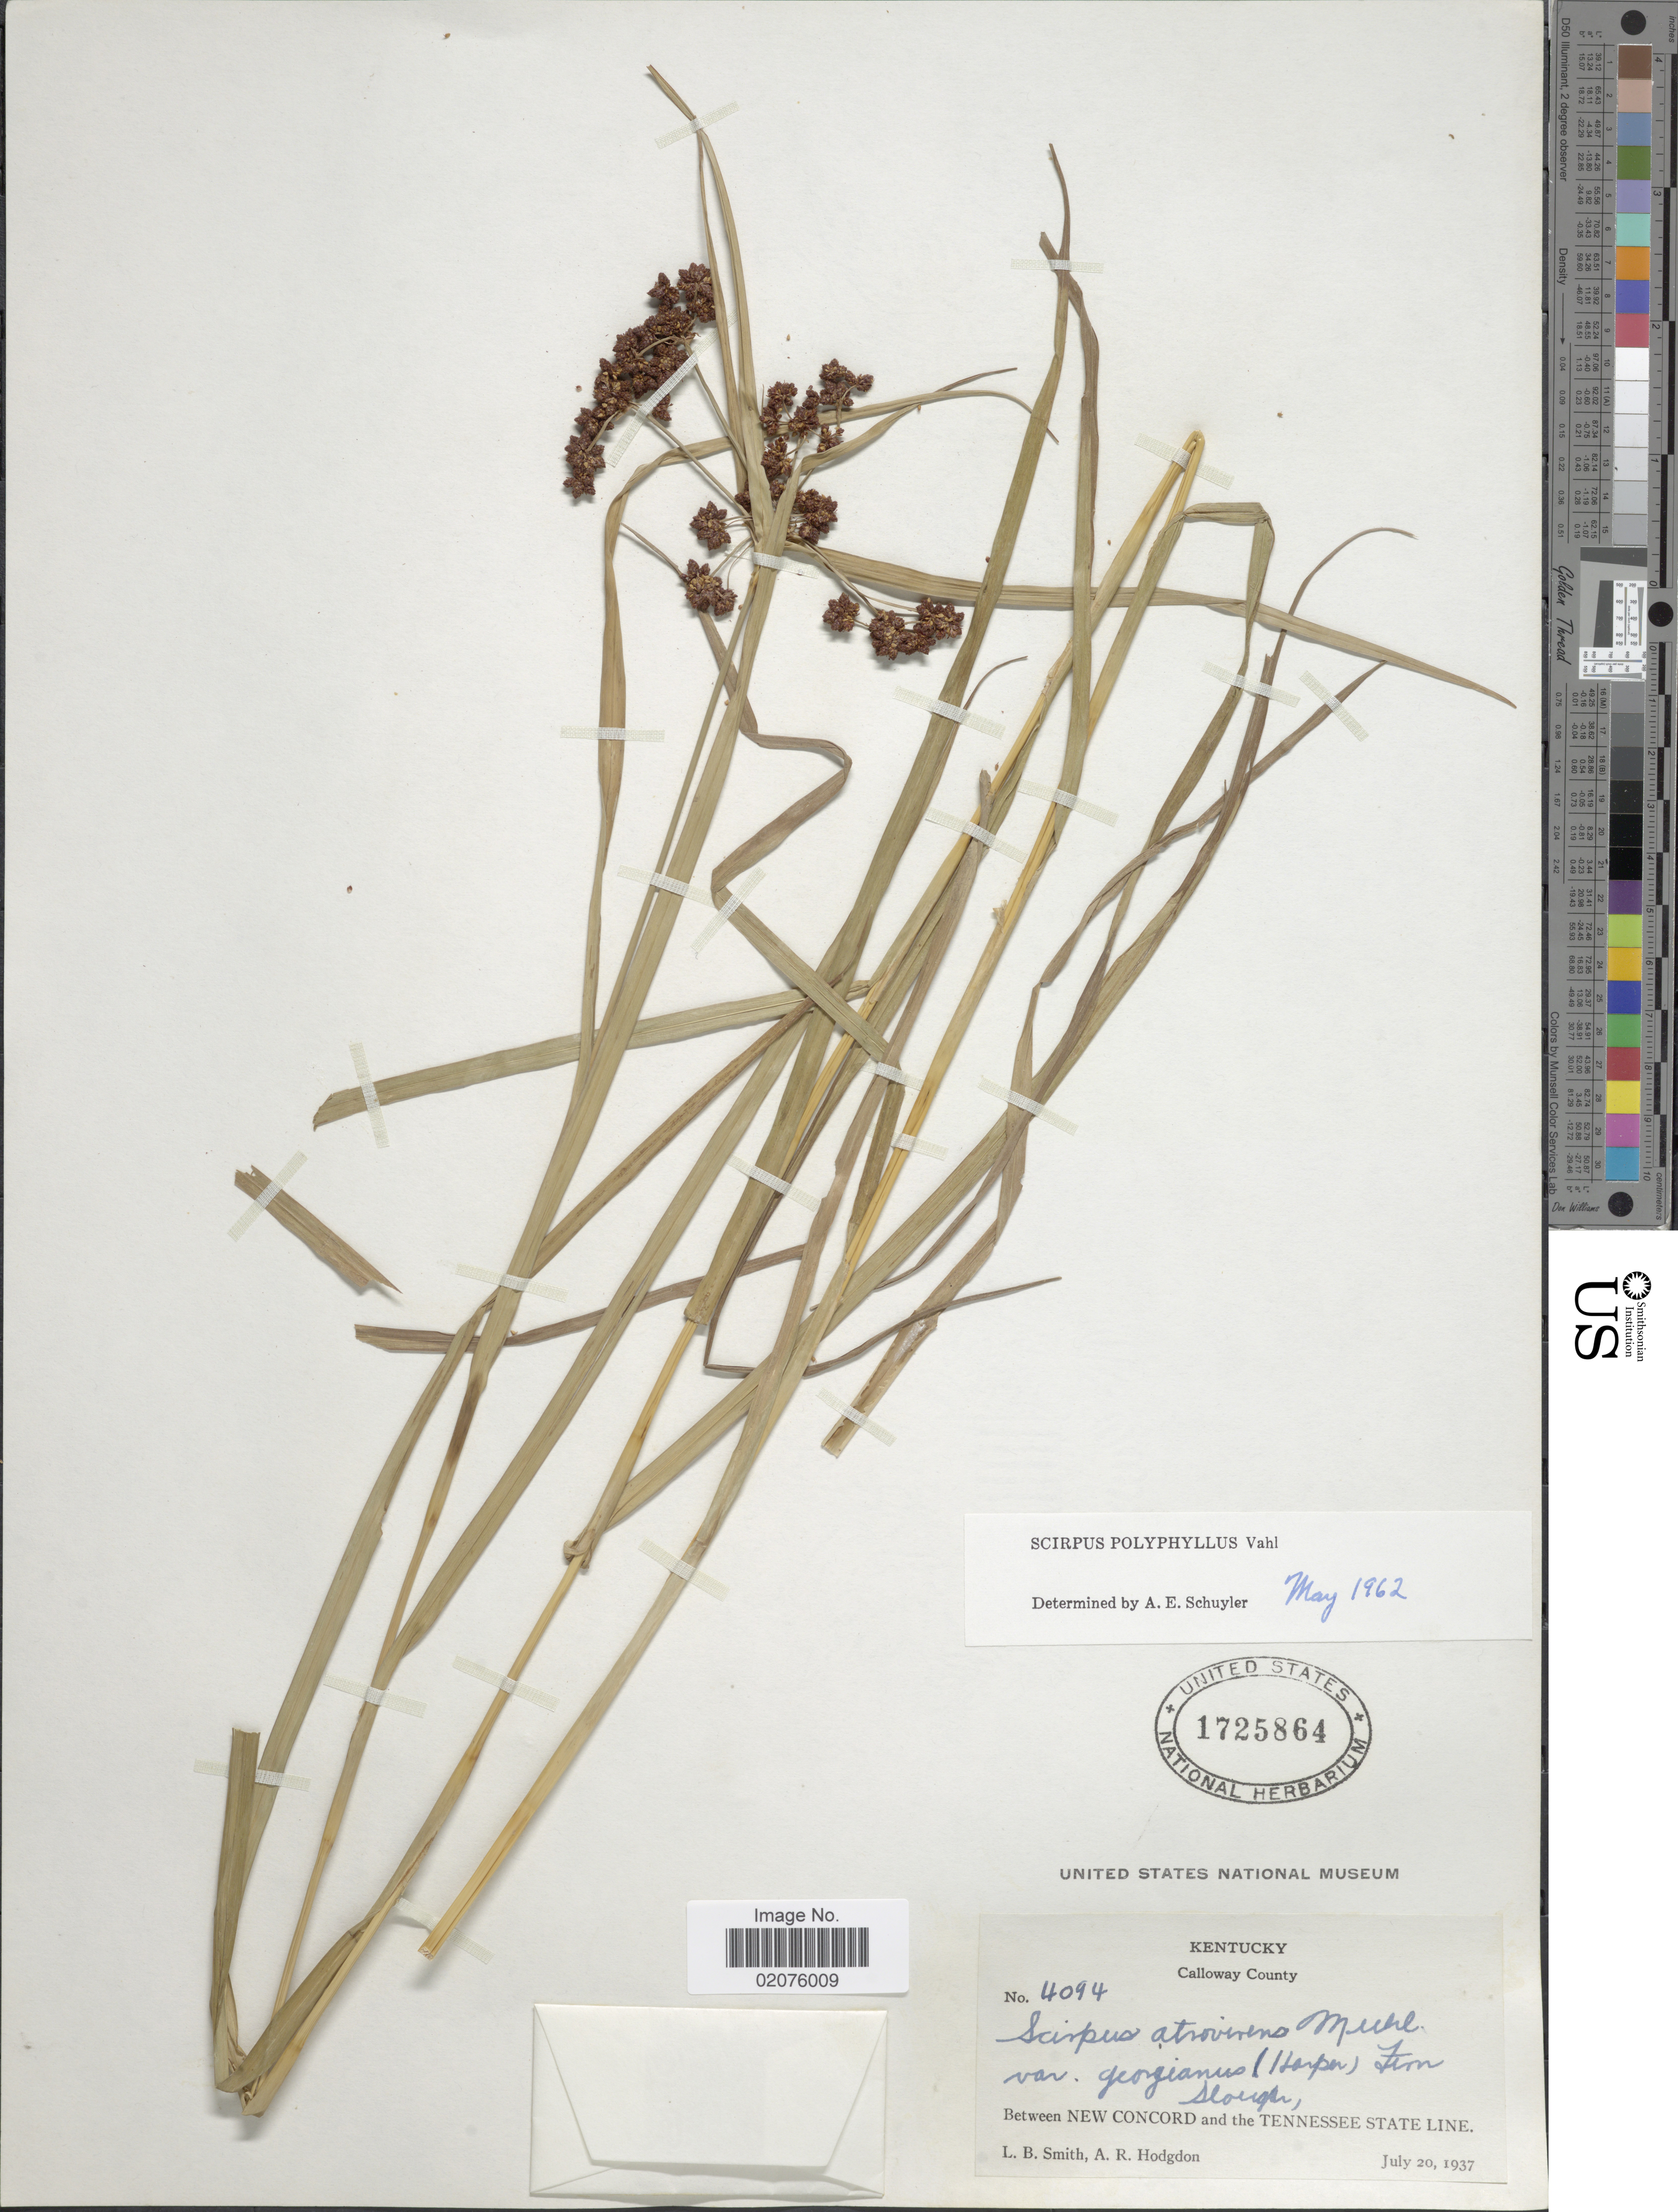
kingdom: Plantae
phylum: Tracheophyta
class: Liliopsida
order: Poales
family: Cyperaceae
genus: Scirpus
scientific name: Scirpus polyphyllus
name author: Vahl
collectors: L. Smith & A. R. Hodgdon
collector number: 4094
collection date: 1937-07-20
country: United States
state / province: Kentucky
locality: Calloway County, Between New Concord and the Tennessee State Line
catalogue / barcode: US 1725864